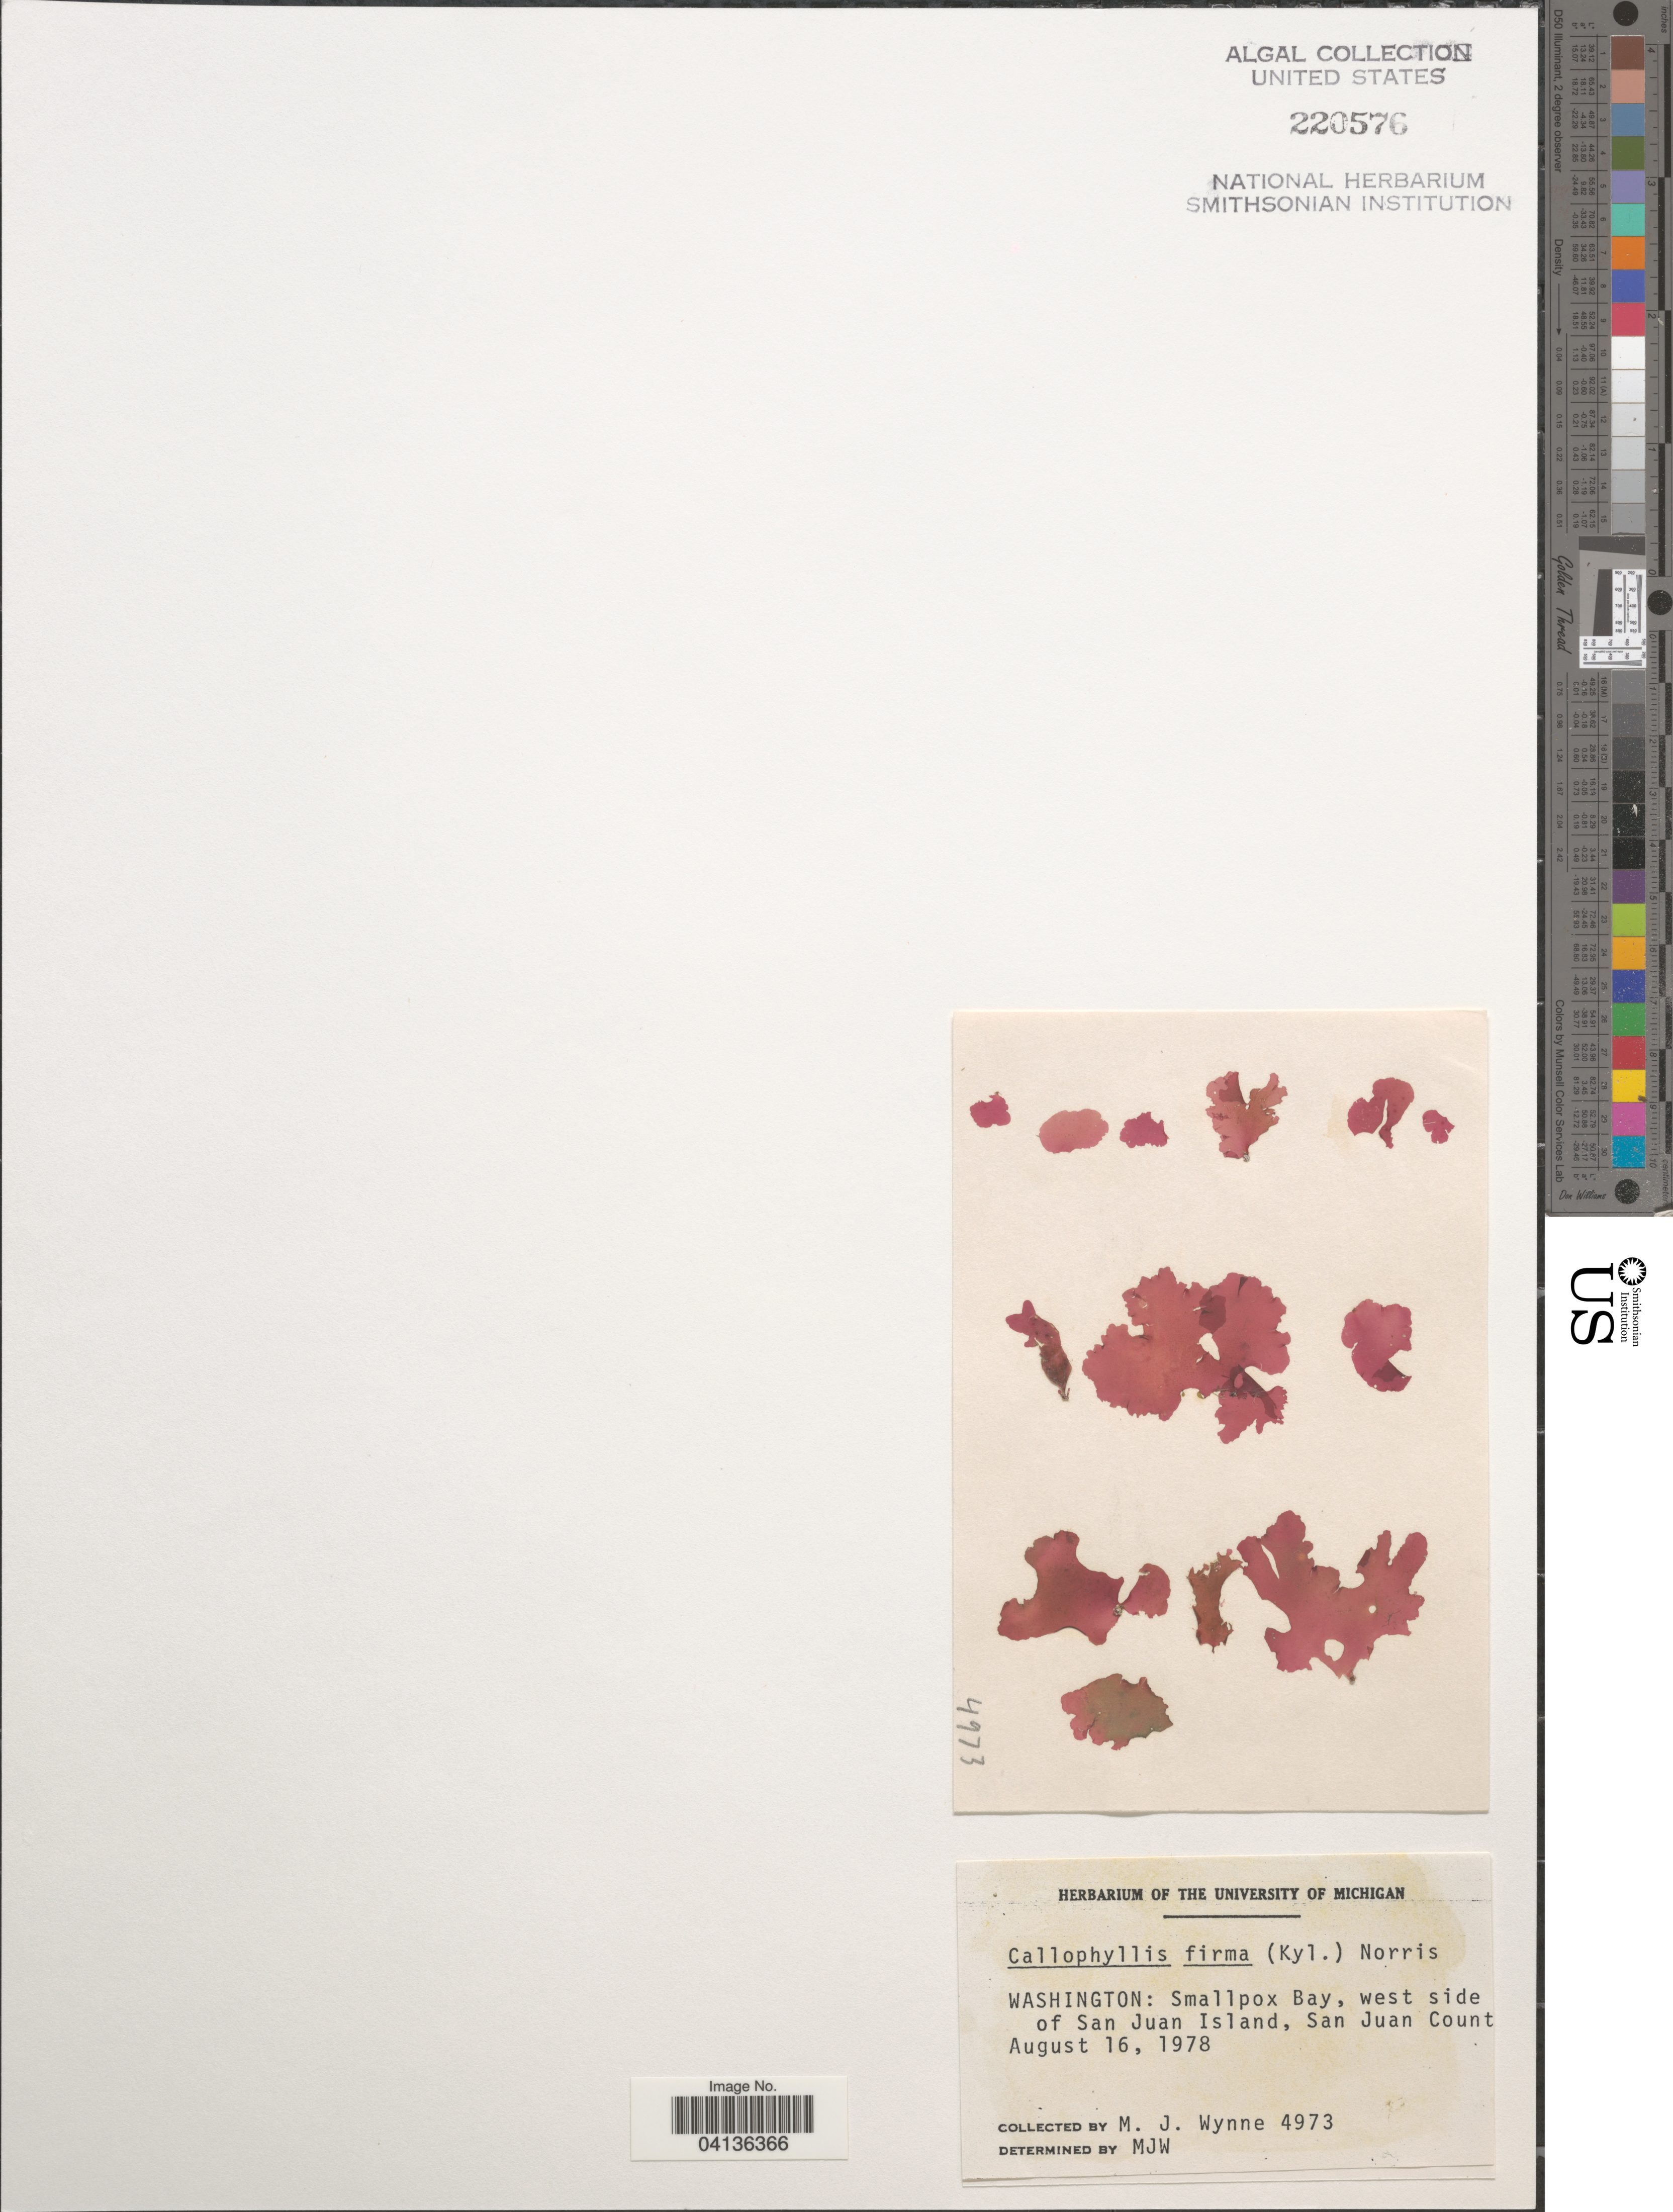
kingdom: Plantae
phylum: Rhodophyta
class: Florideophyceae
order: Gigartinales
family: Kallymeniaceae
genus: Salishia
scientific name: Salishia firma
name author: (Kylin) Clarkston & G.W. Saunders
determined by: Algae name updating Project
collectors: M.J. Wynne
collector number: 4973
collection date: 1978-08-16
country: United States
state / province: Washington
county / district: San Juan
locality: Smallpox Bay, west side of San Juan Island, San Juan County.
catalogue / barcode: US 220576